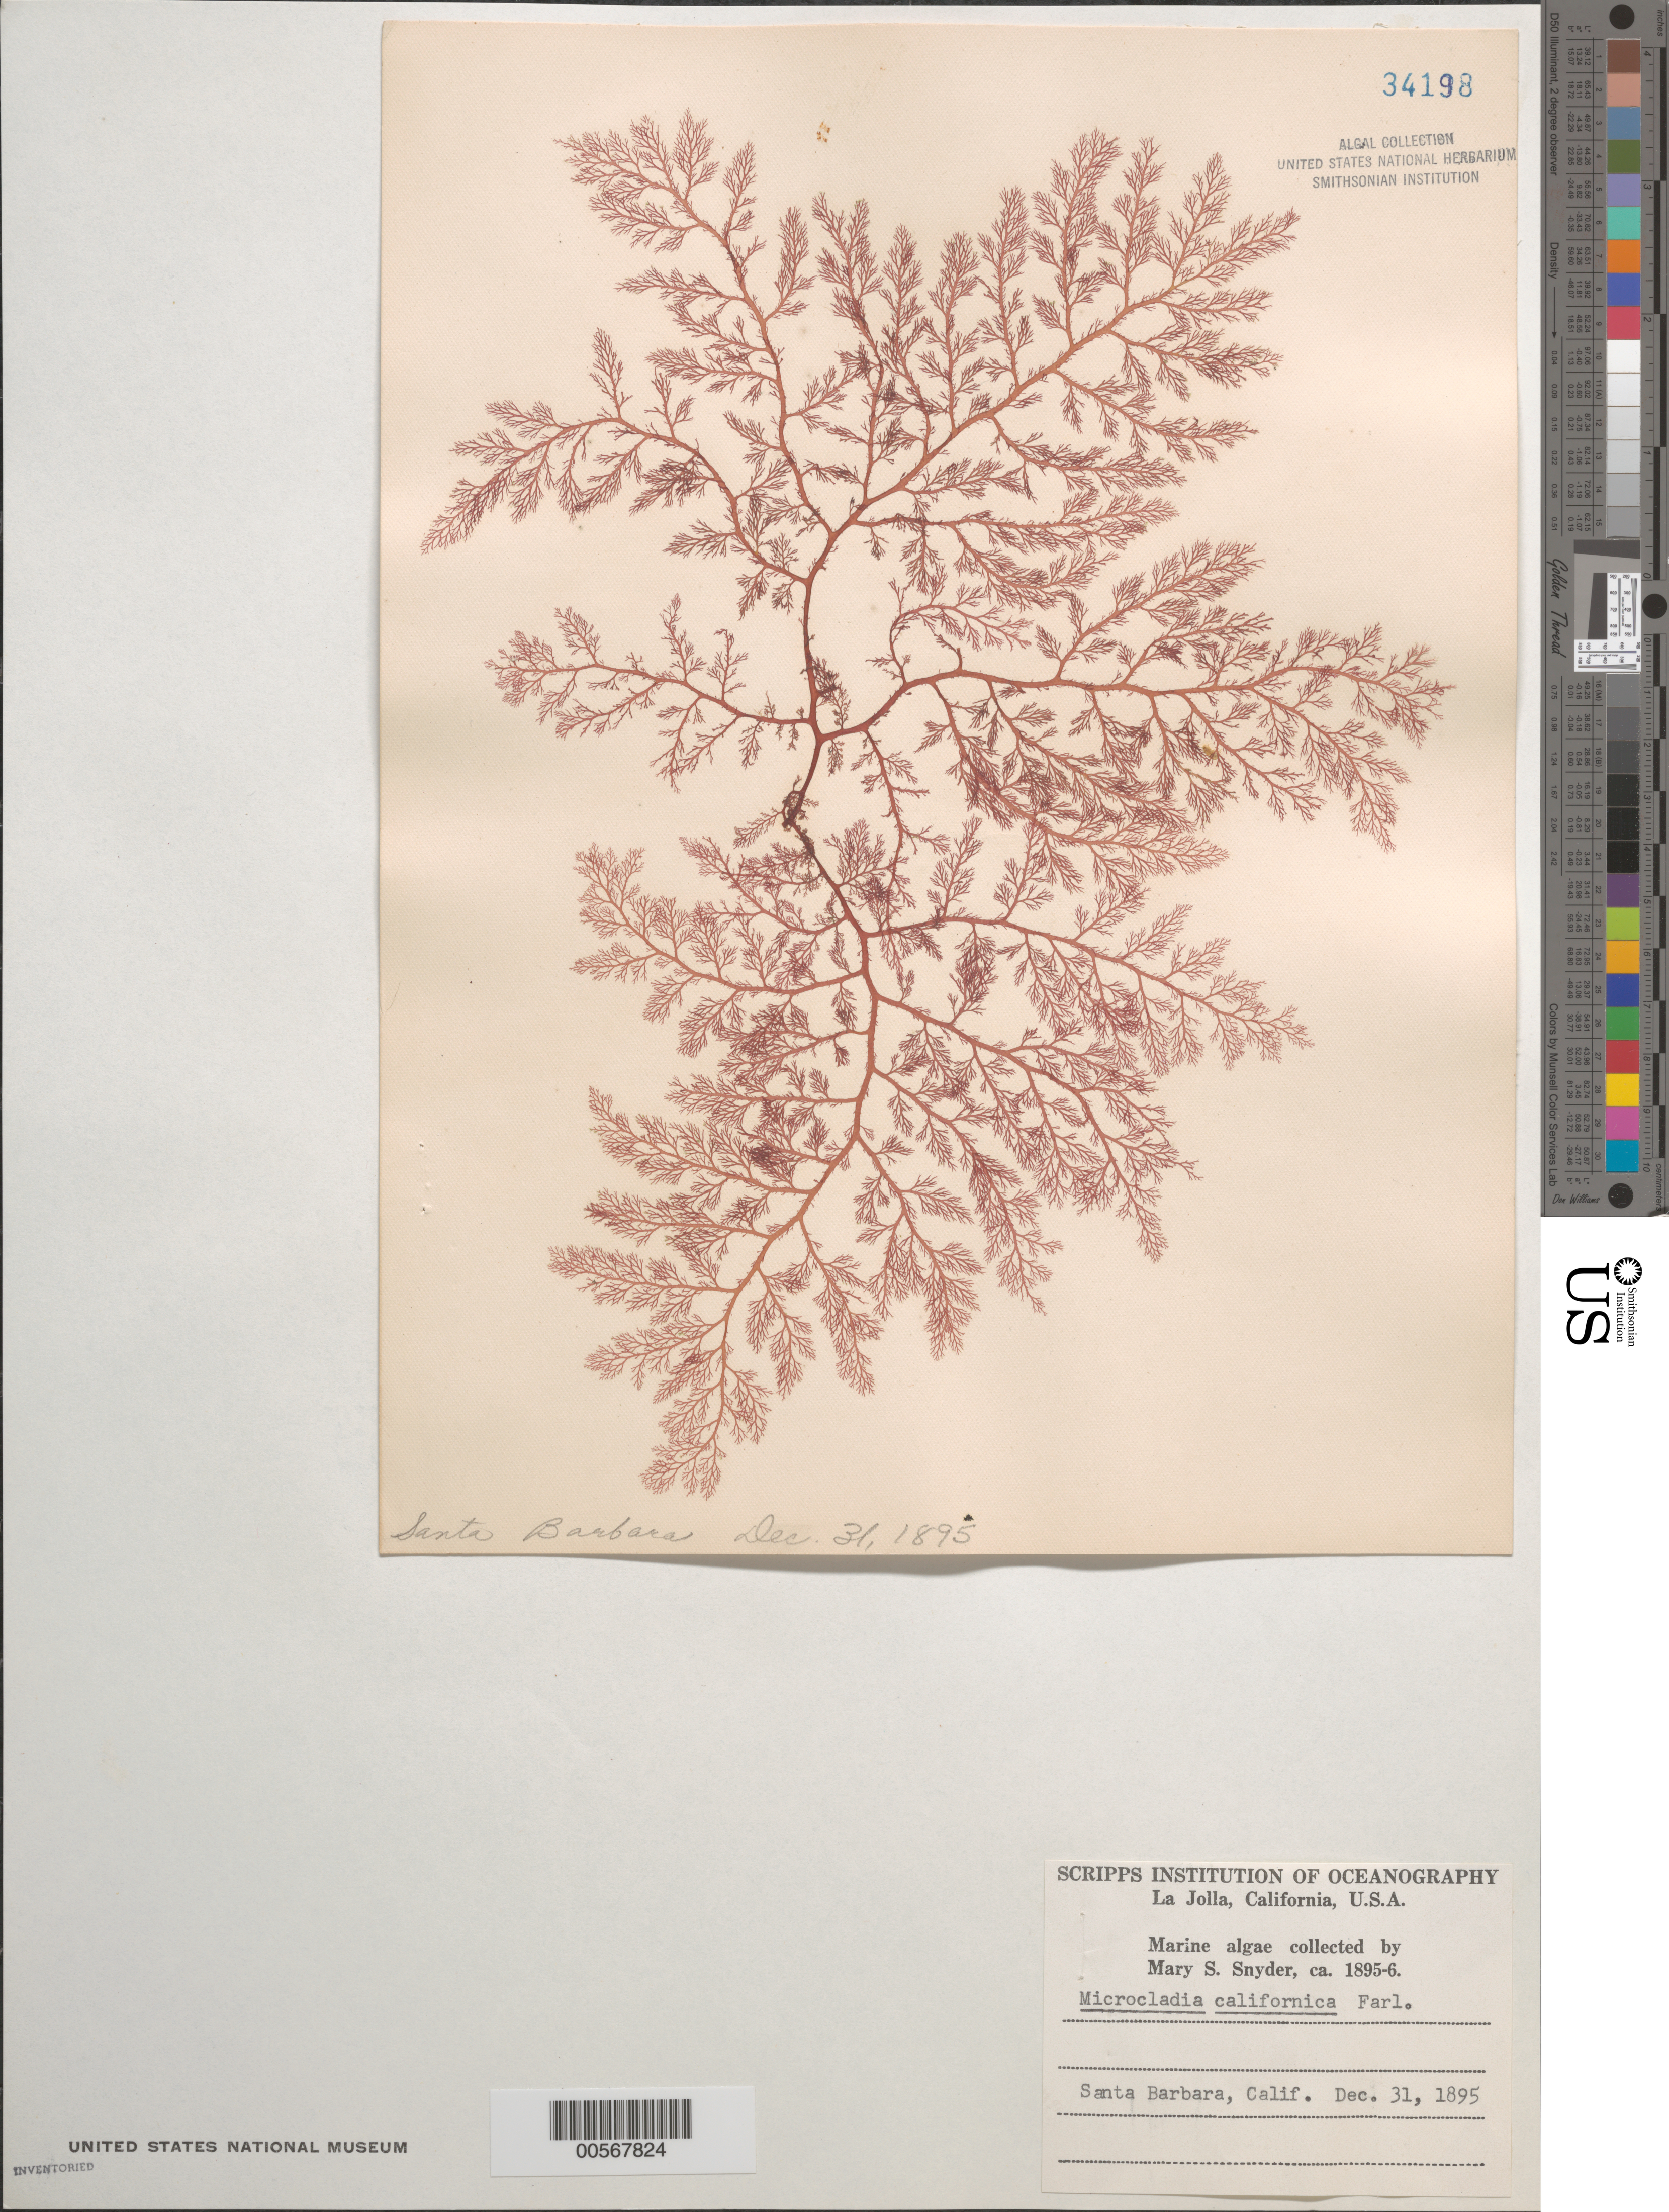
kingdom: Plantae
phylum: Rhodophyta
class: Florideophyceae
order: Ceramiales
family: Ceramiaceae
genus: Campylaephora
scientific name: Campylaephora californica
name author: (Farl.) T.O. Cho in T.O. Cho et al.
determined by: Algae name updating Project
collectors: M. Snyder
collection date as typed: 31 Dec 1895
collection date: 1895-12-31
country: United States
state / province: California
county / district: Santa Barbara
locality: Santa Barbara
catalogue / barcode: US 34198